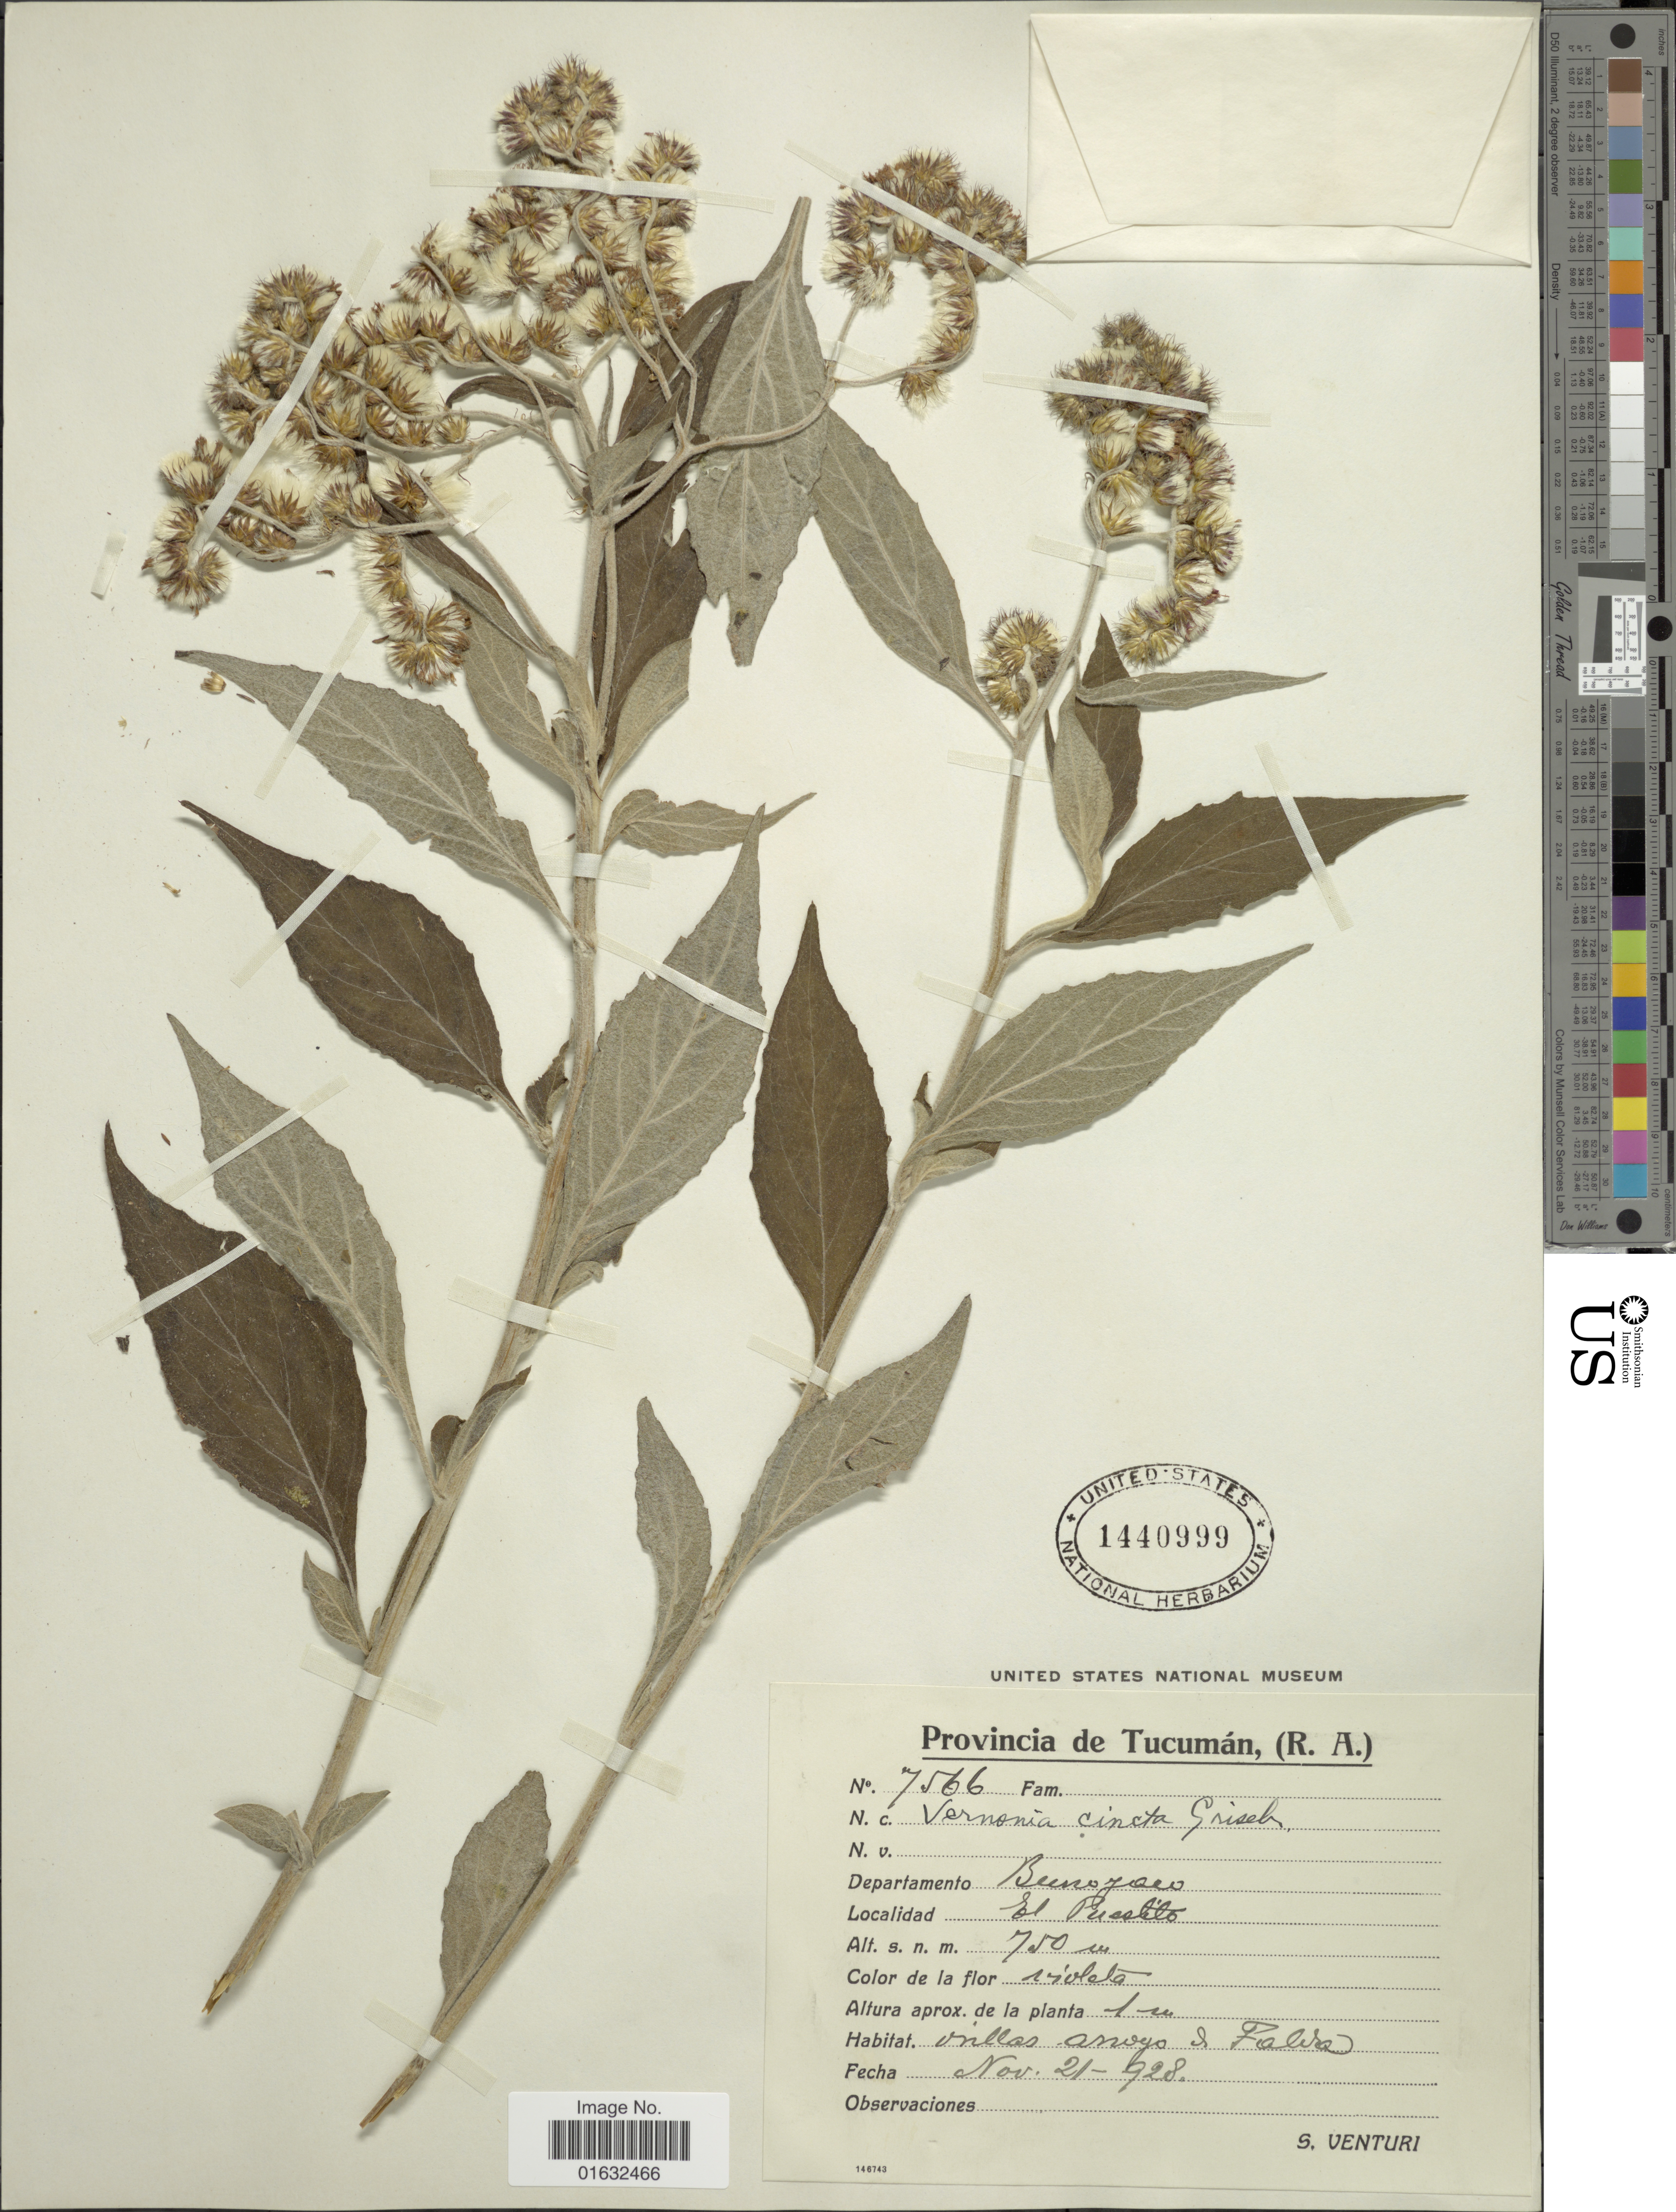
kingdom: Plantae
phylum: Tracheophyta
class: Magnoliopsida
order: Asterales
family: Asteraceae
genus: Cyrtocymura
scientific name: Cyrtocymura cincta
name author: (Griseb.) H. Rob.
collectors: S. Venturi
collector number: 7566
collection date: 1928-11-21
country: Argentina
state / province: Tucuman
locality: (R.A.), Departamento El Pueblito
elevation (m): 750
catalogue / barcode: US 1440999